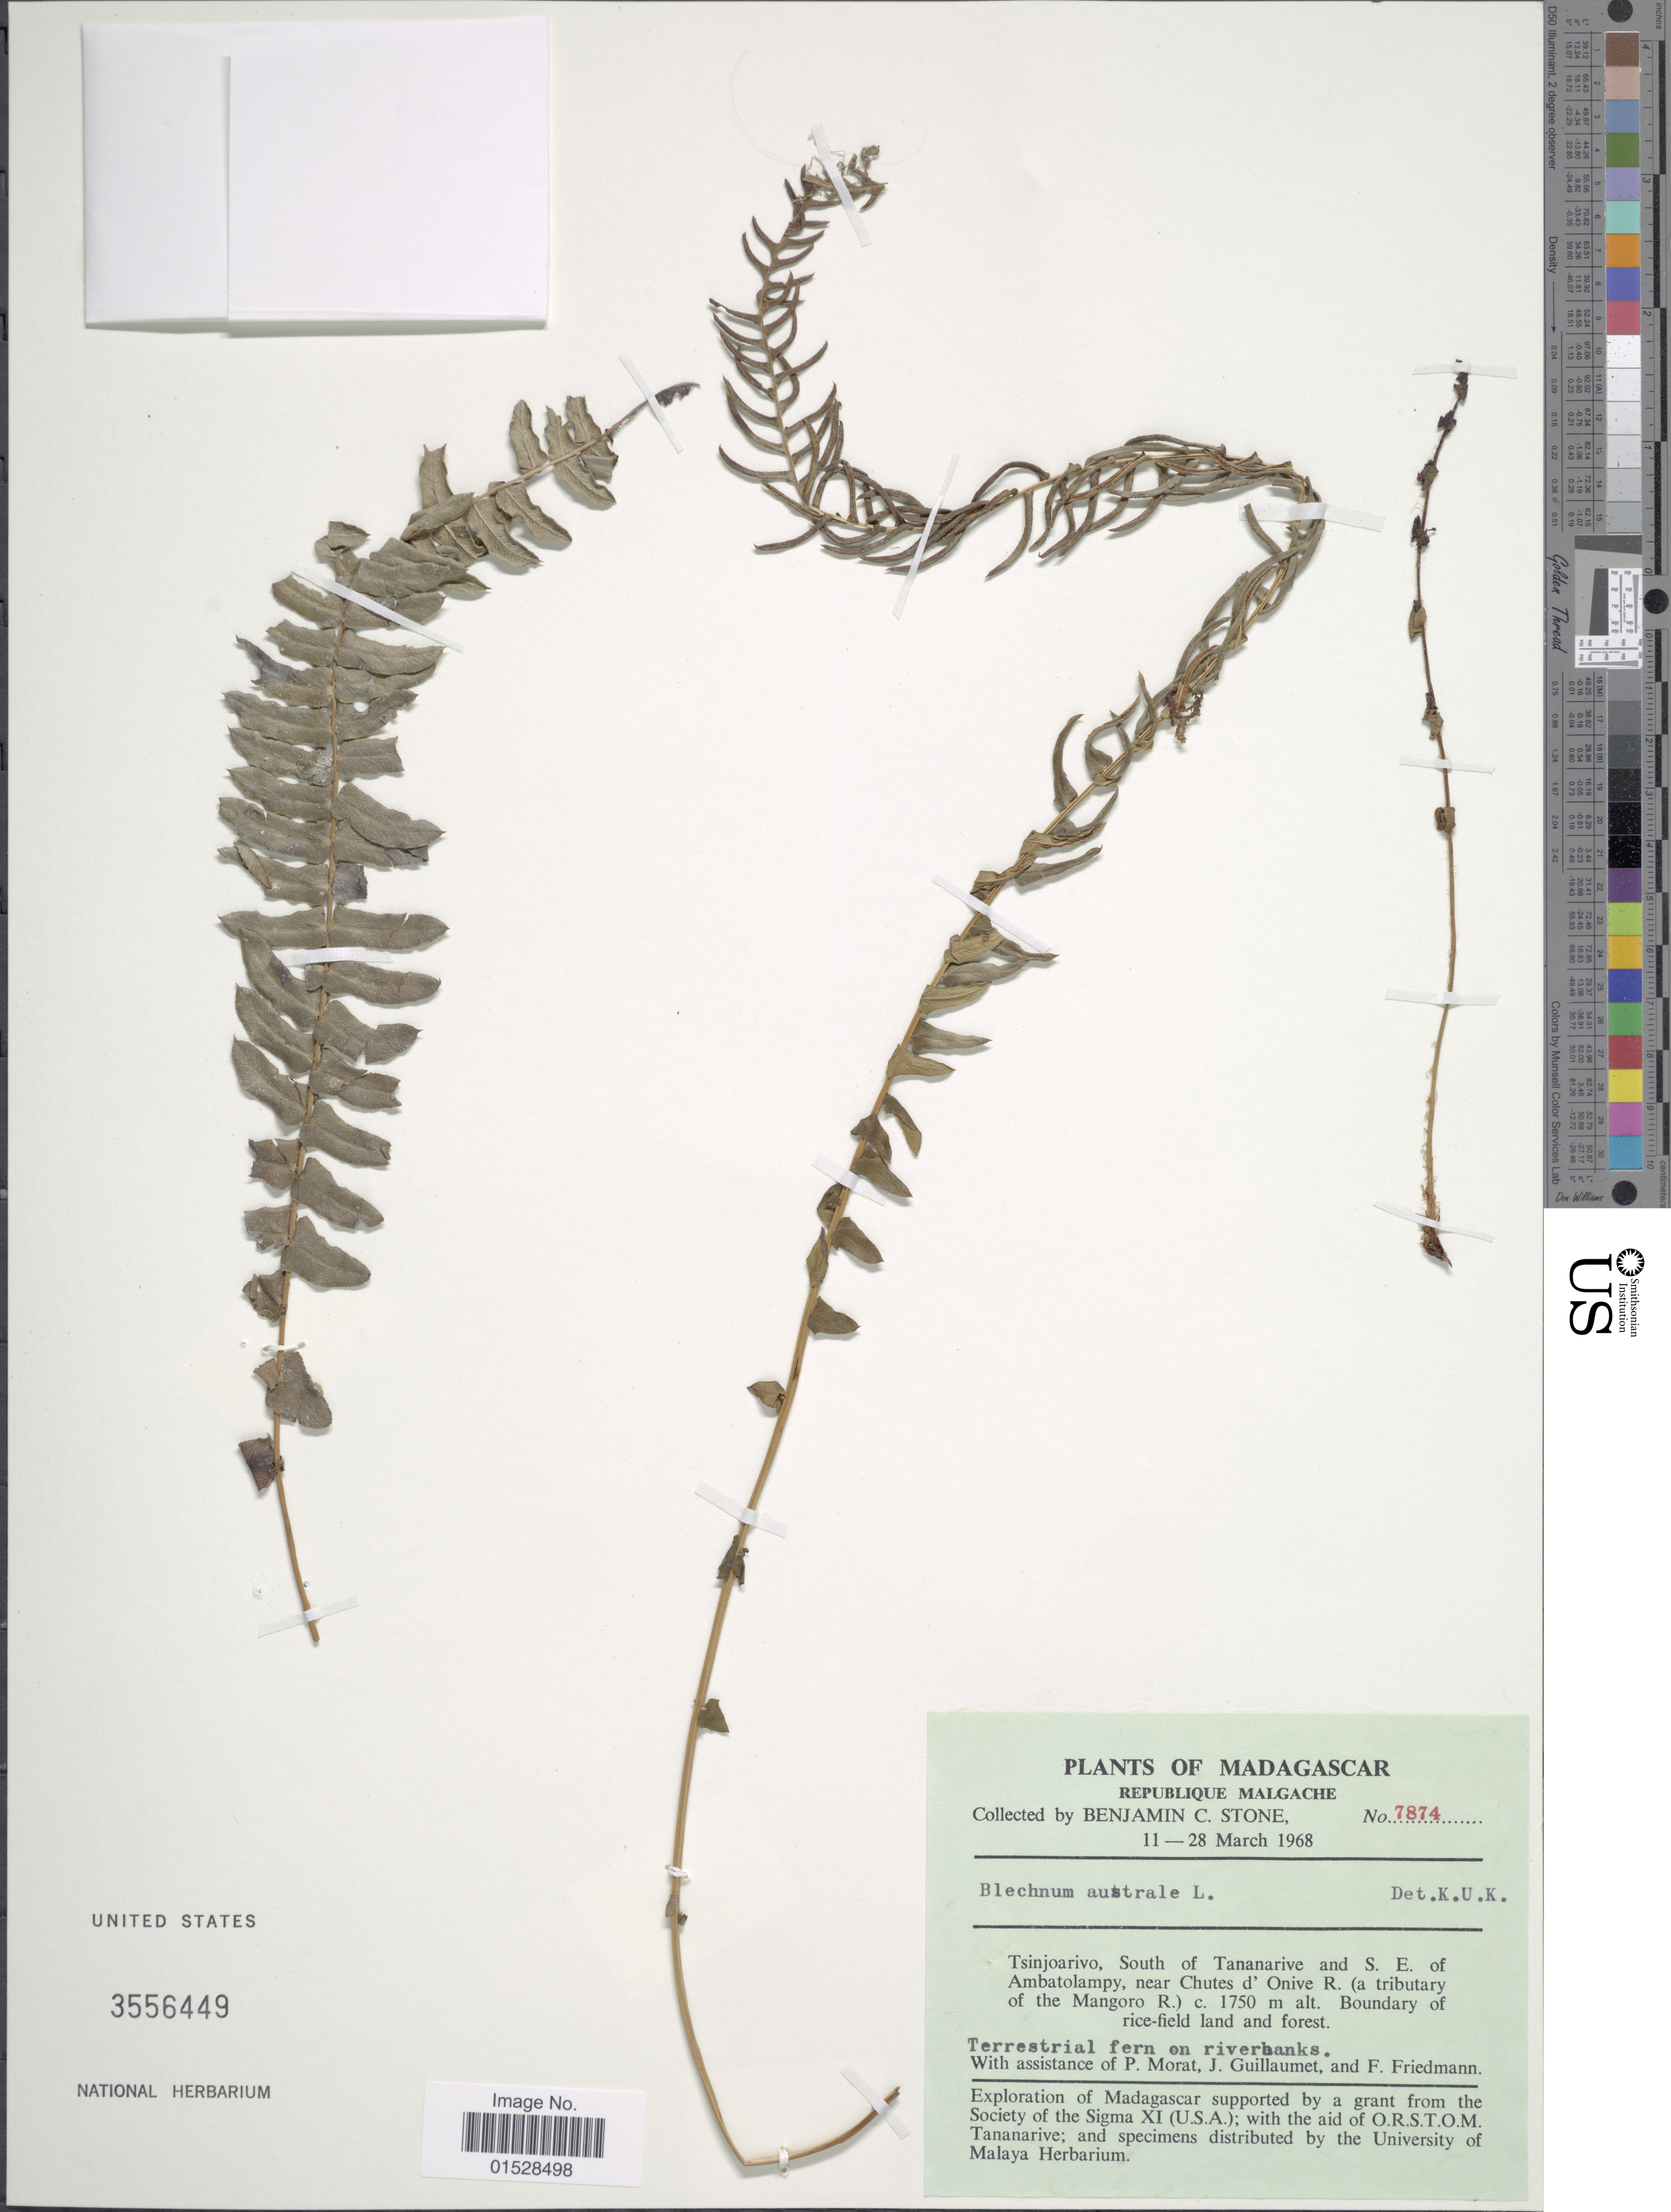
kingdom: Plantae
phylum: Tracheophyta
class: Polypodiopsida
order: Polypodiales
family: Blechnaceae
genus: Blechnum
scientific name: Blechnum australe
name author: L.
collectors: B. C. Stone, P. Morat, J. Guillaumet & F. Friedmann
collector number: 7874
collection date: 1968-03-11/1968-03-28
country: Madagascar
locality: Republique Malgache, Tsinjoarivo, South of Tananarive and S. E. of Ambatolampy, near Chutes d'Onive R. (a tributary of the Mangoro R.).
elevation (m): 1750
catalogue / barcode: US 3556449